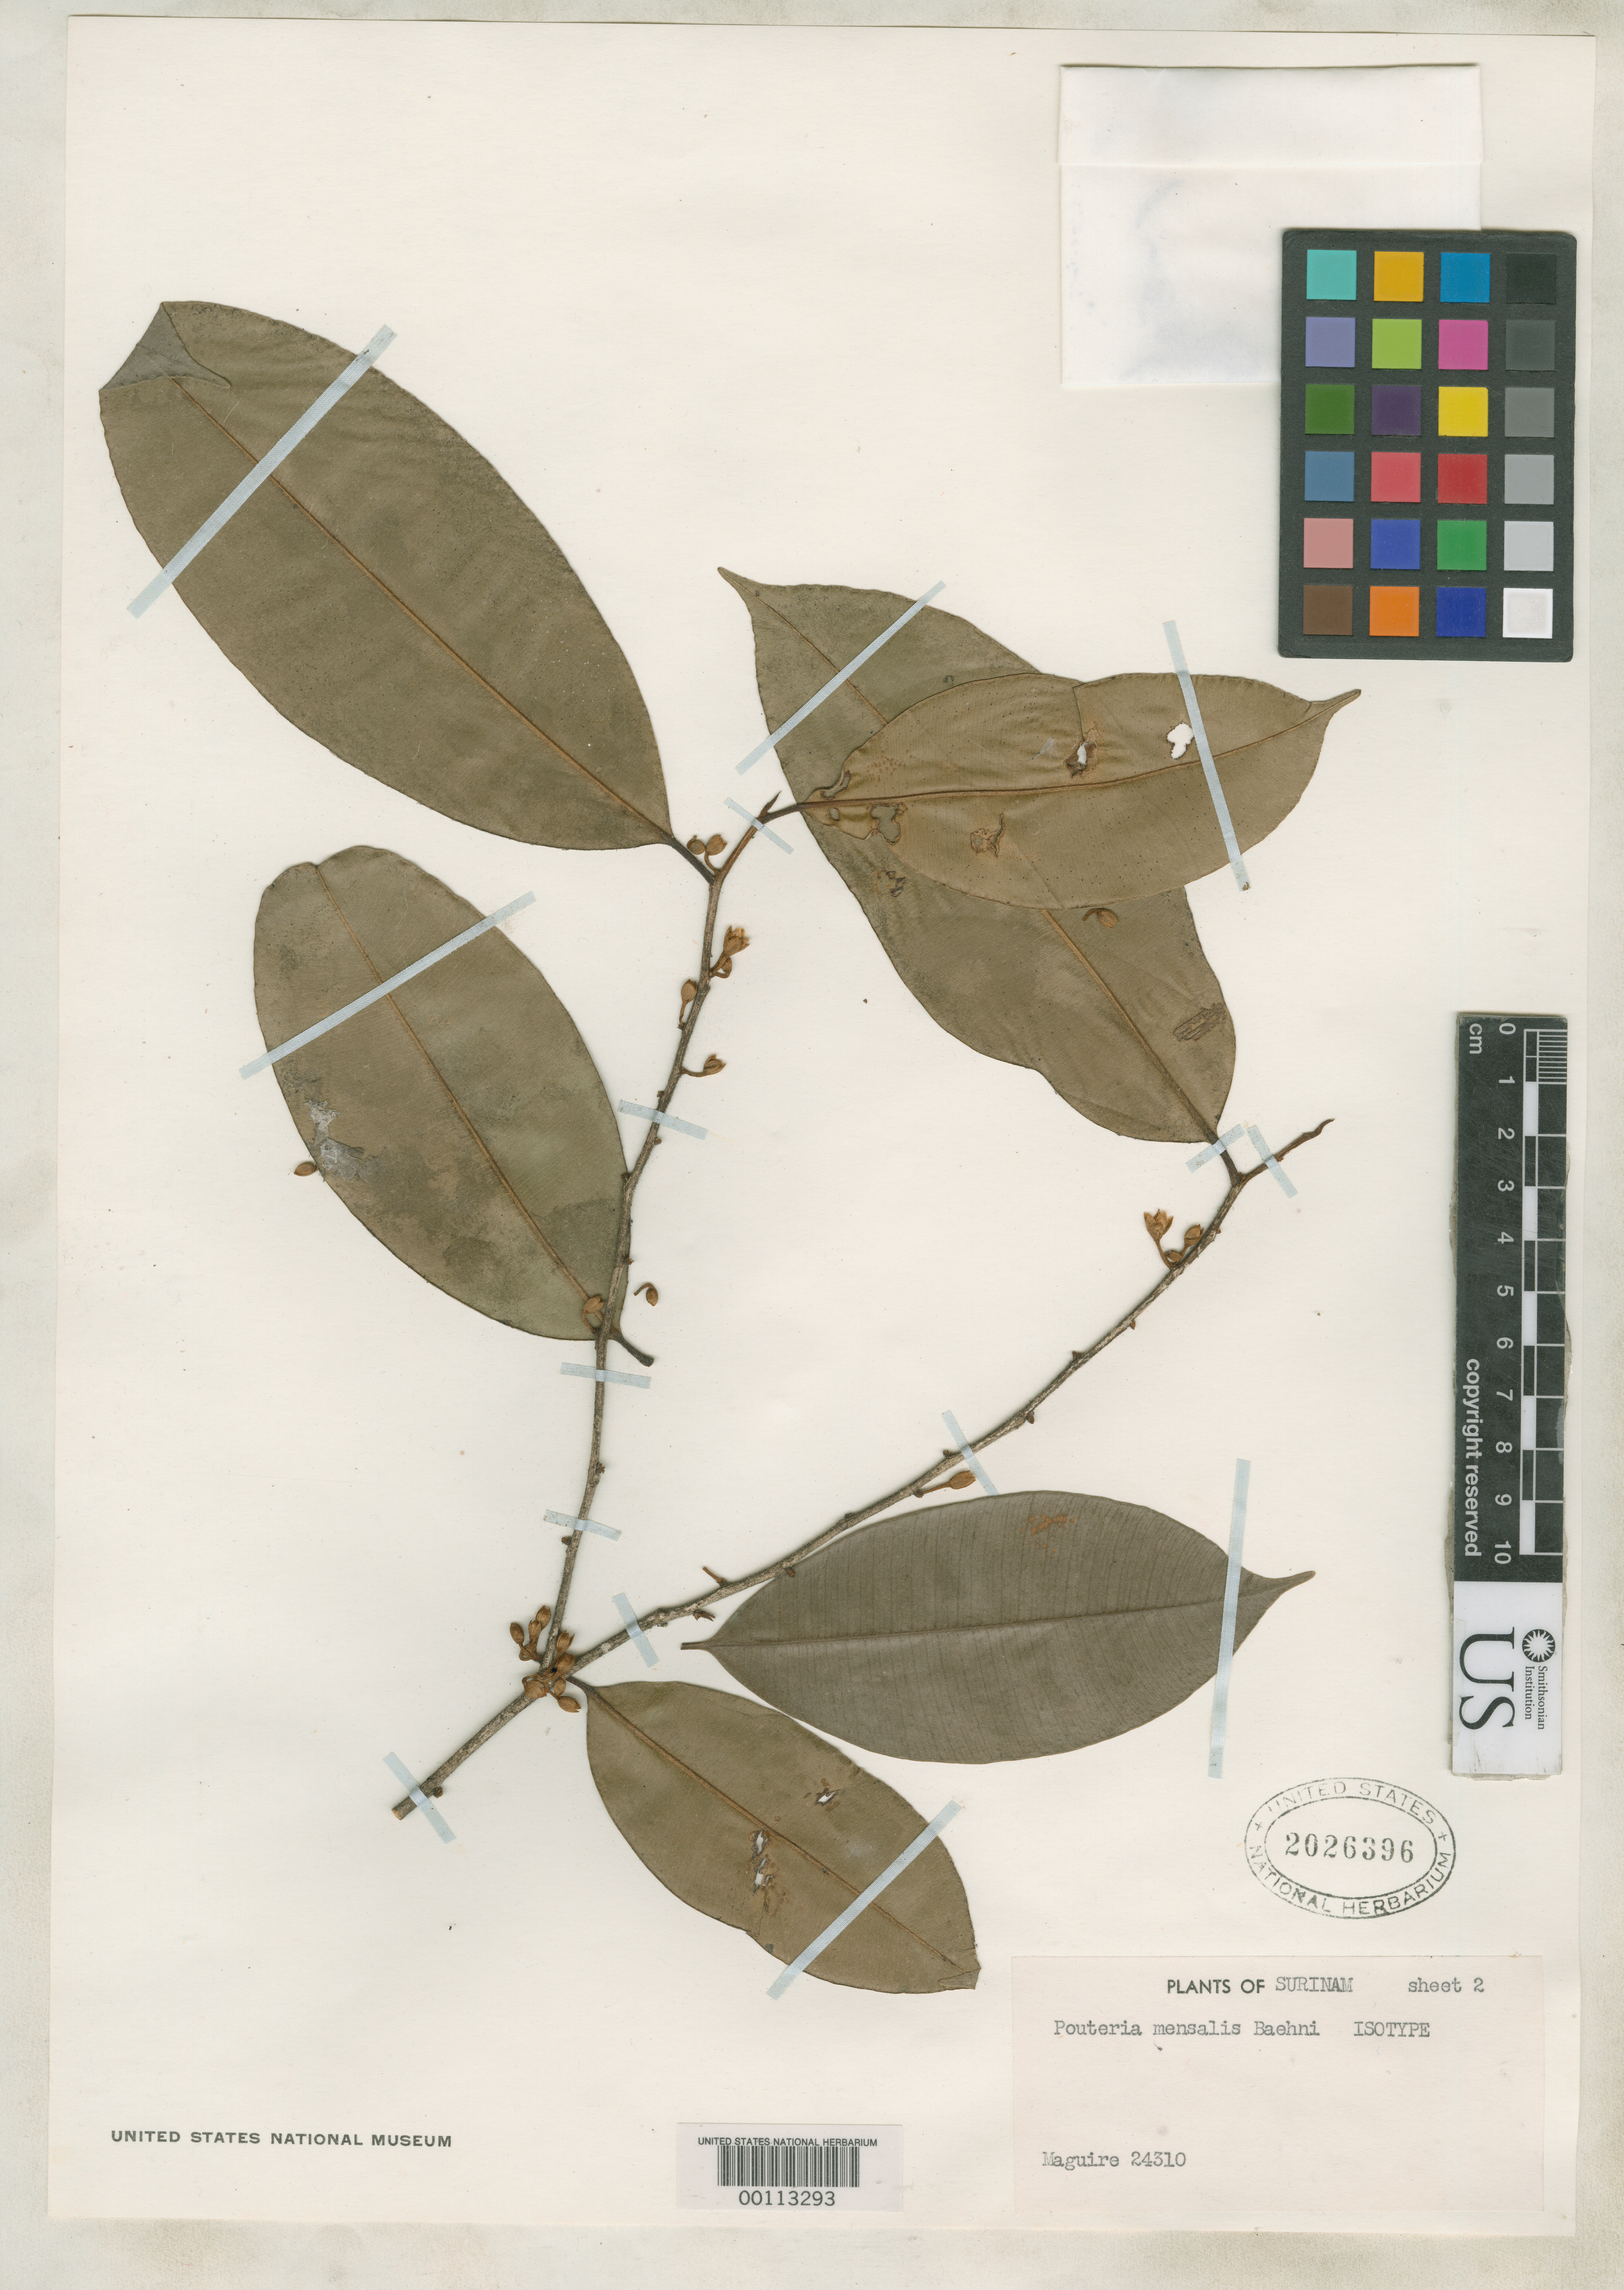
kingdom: Plantae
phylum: Tracheophyta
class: Magnoliopsida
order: Ericales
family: Sapotaceae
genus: Pouteria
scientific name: Pouteria mensalis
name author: Baehni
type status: Isotype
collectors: B. Maguire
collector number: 24310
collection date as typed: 11 Aug 1944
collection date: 1944-08-11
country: Suriname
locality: Tafelberg.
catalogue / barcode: US 2026396